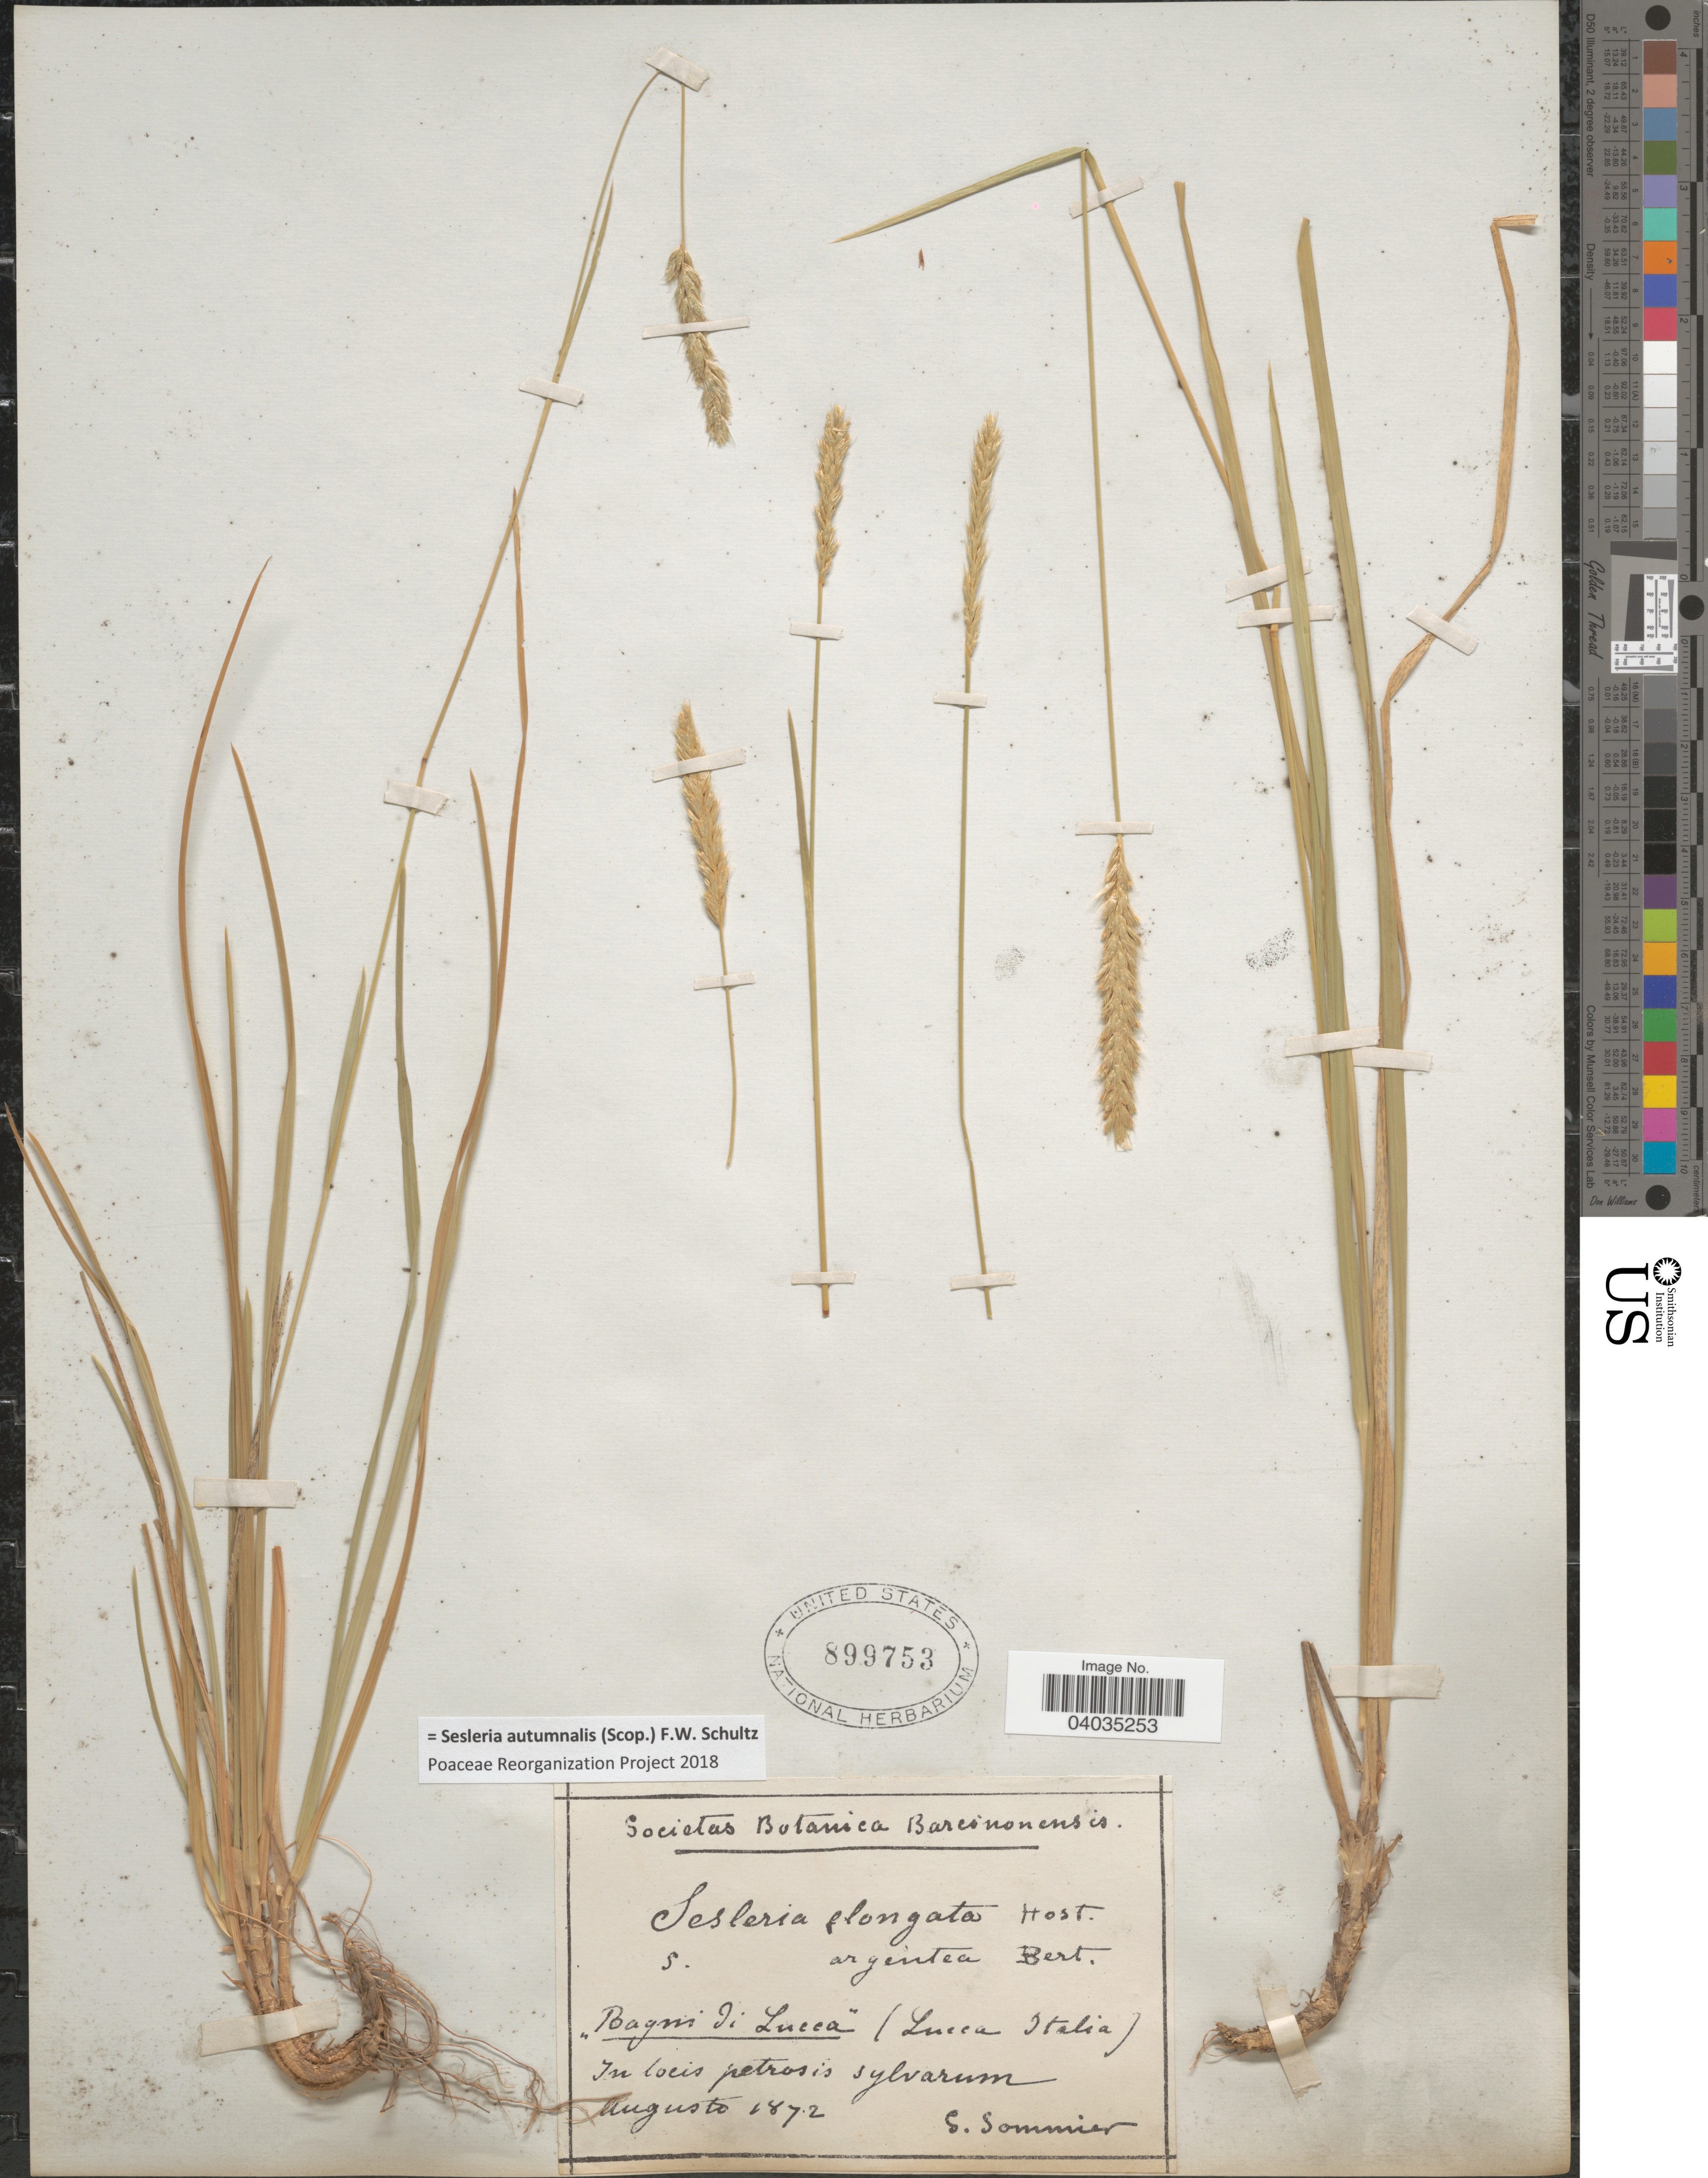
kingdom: Plantae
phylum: Tracheophyta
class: Liliopsida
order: Poales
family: Poaceae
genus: Sesleria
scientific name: Sesleria autumnalis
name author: (Scop.) F.W. Schultz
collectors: S. Sommier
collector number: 5 ?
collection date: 1872-08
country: Italy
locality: Bagni di Lucca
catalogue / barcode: US 899753